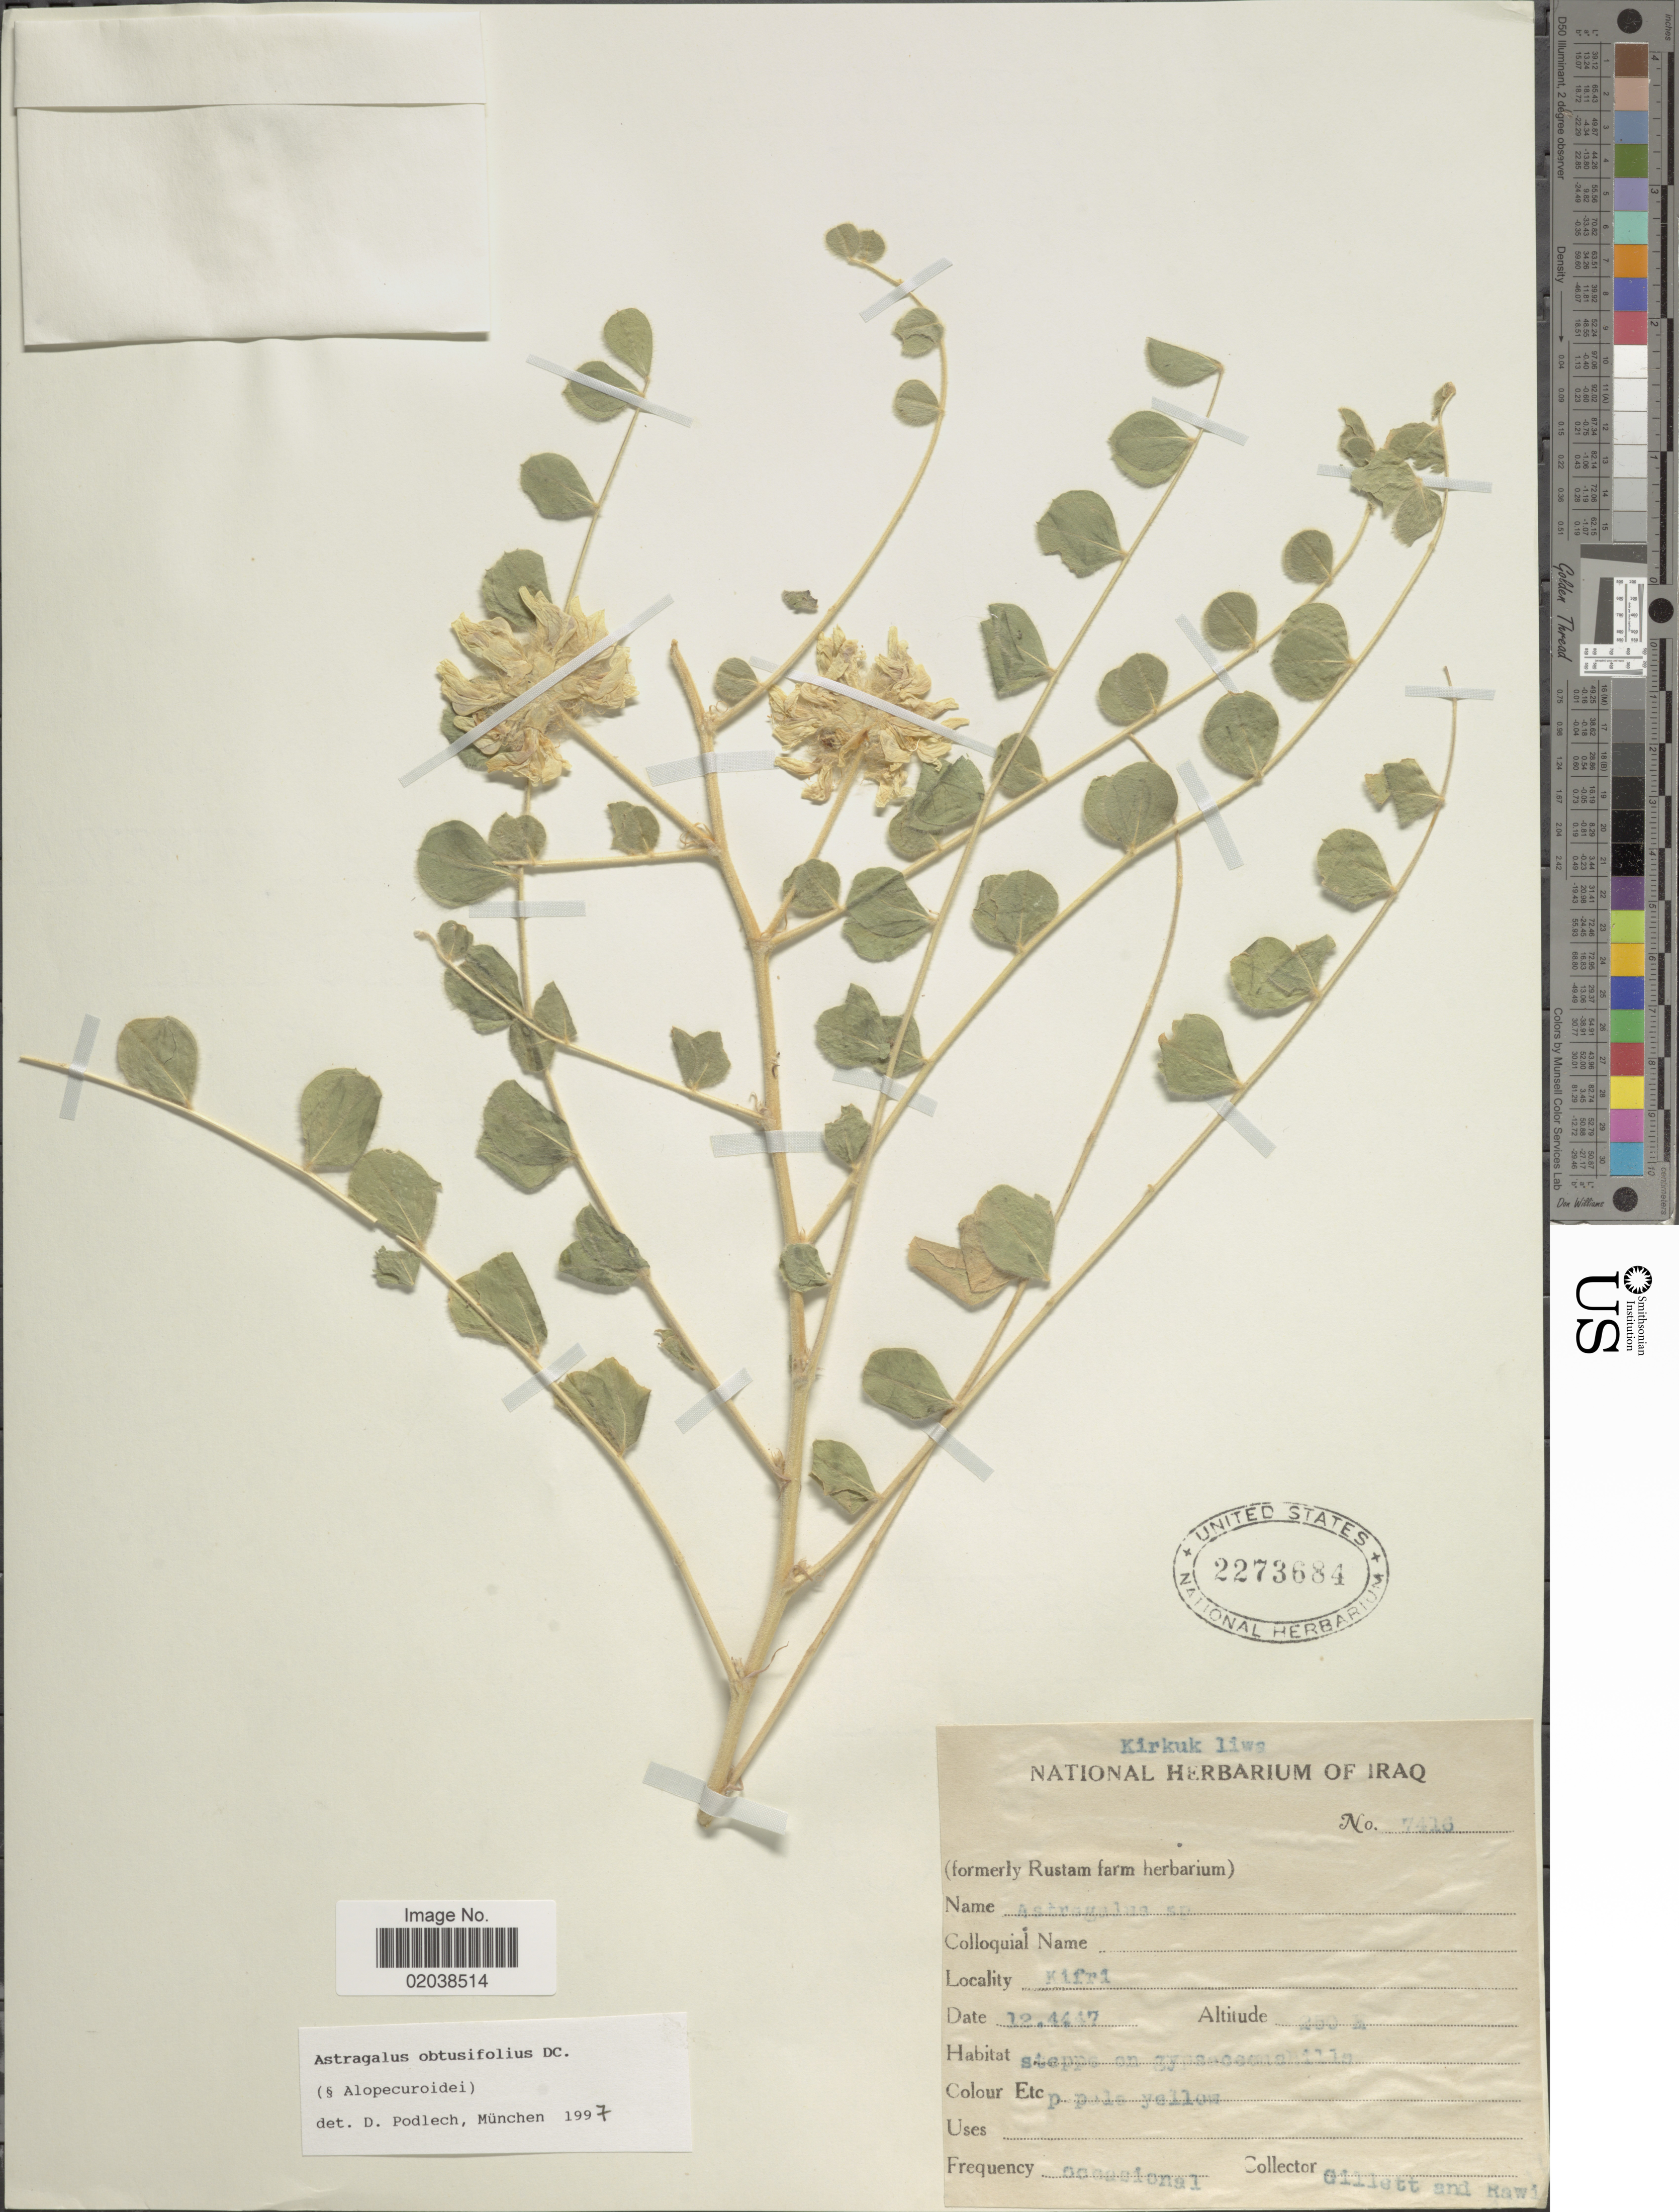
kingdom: Plantae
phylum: Tracheophyta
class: Magnoliopsida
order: Fabales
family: Fabaceae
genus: Astragalus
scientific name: Astragalus obtusifolius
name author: DC.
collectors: Gillett, -- & -. Rawi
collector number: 7416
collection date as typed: Transcribed d/m/y: 12/4/47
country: Iraq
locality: Kifri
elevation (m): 250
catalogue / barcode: US 2273684